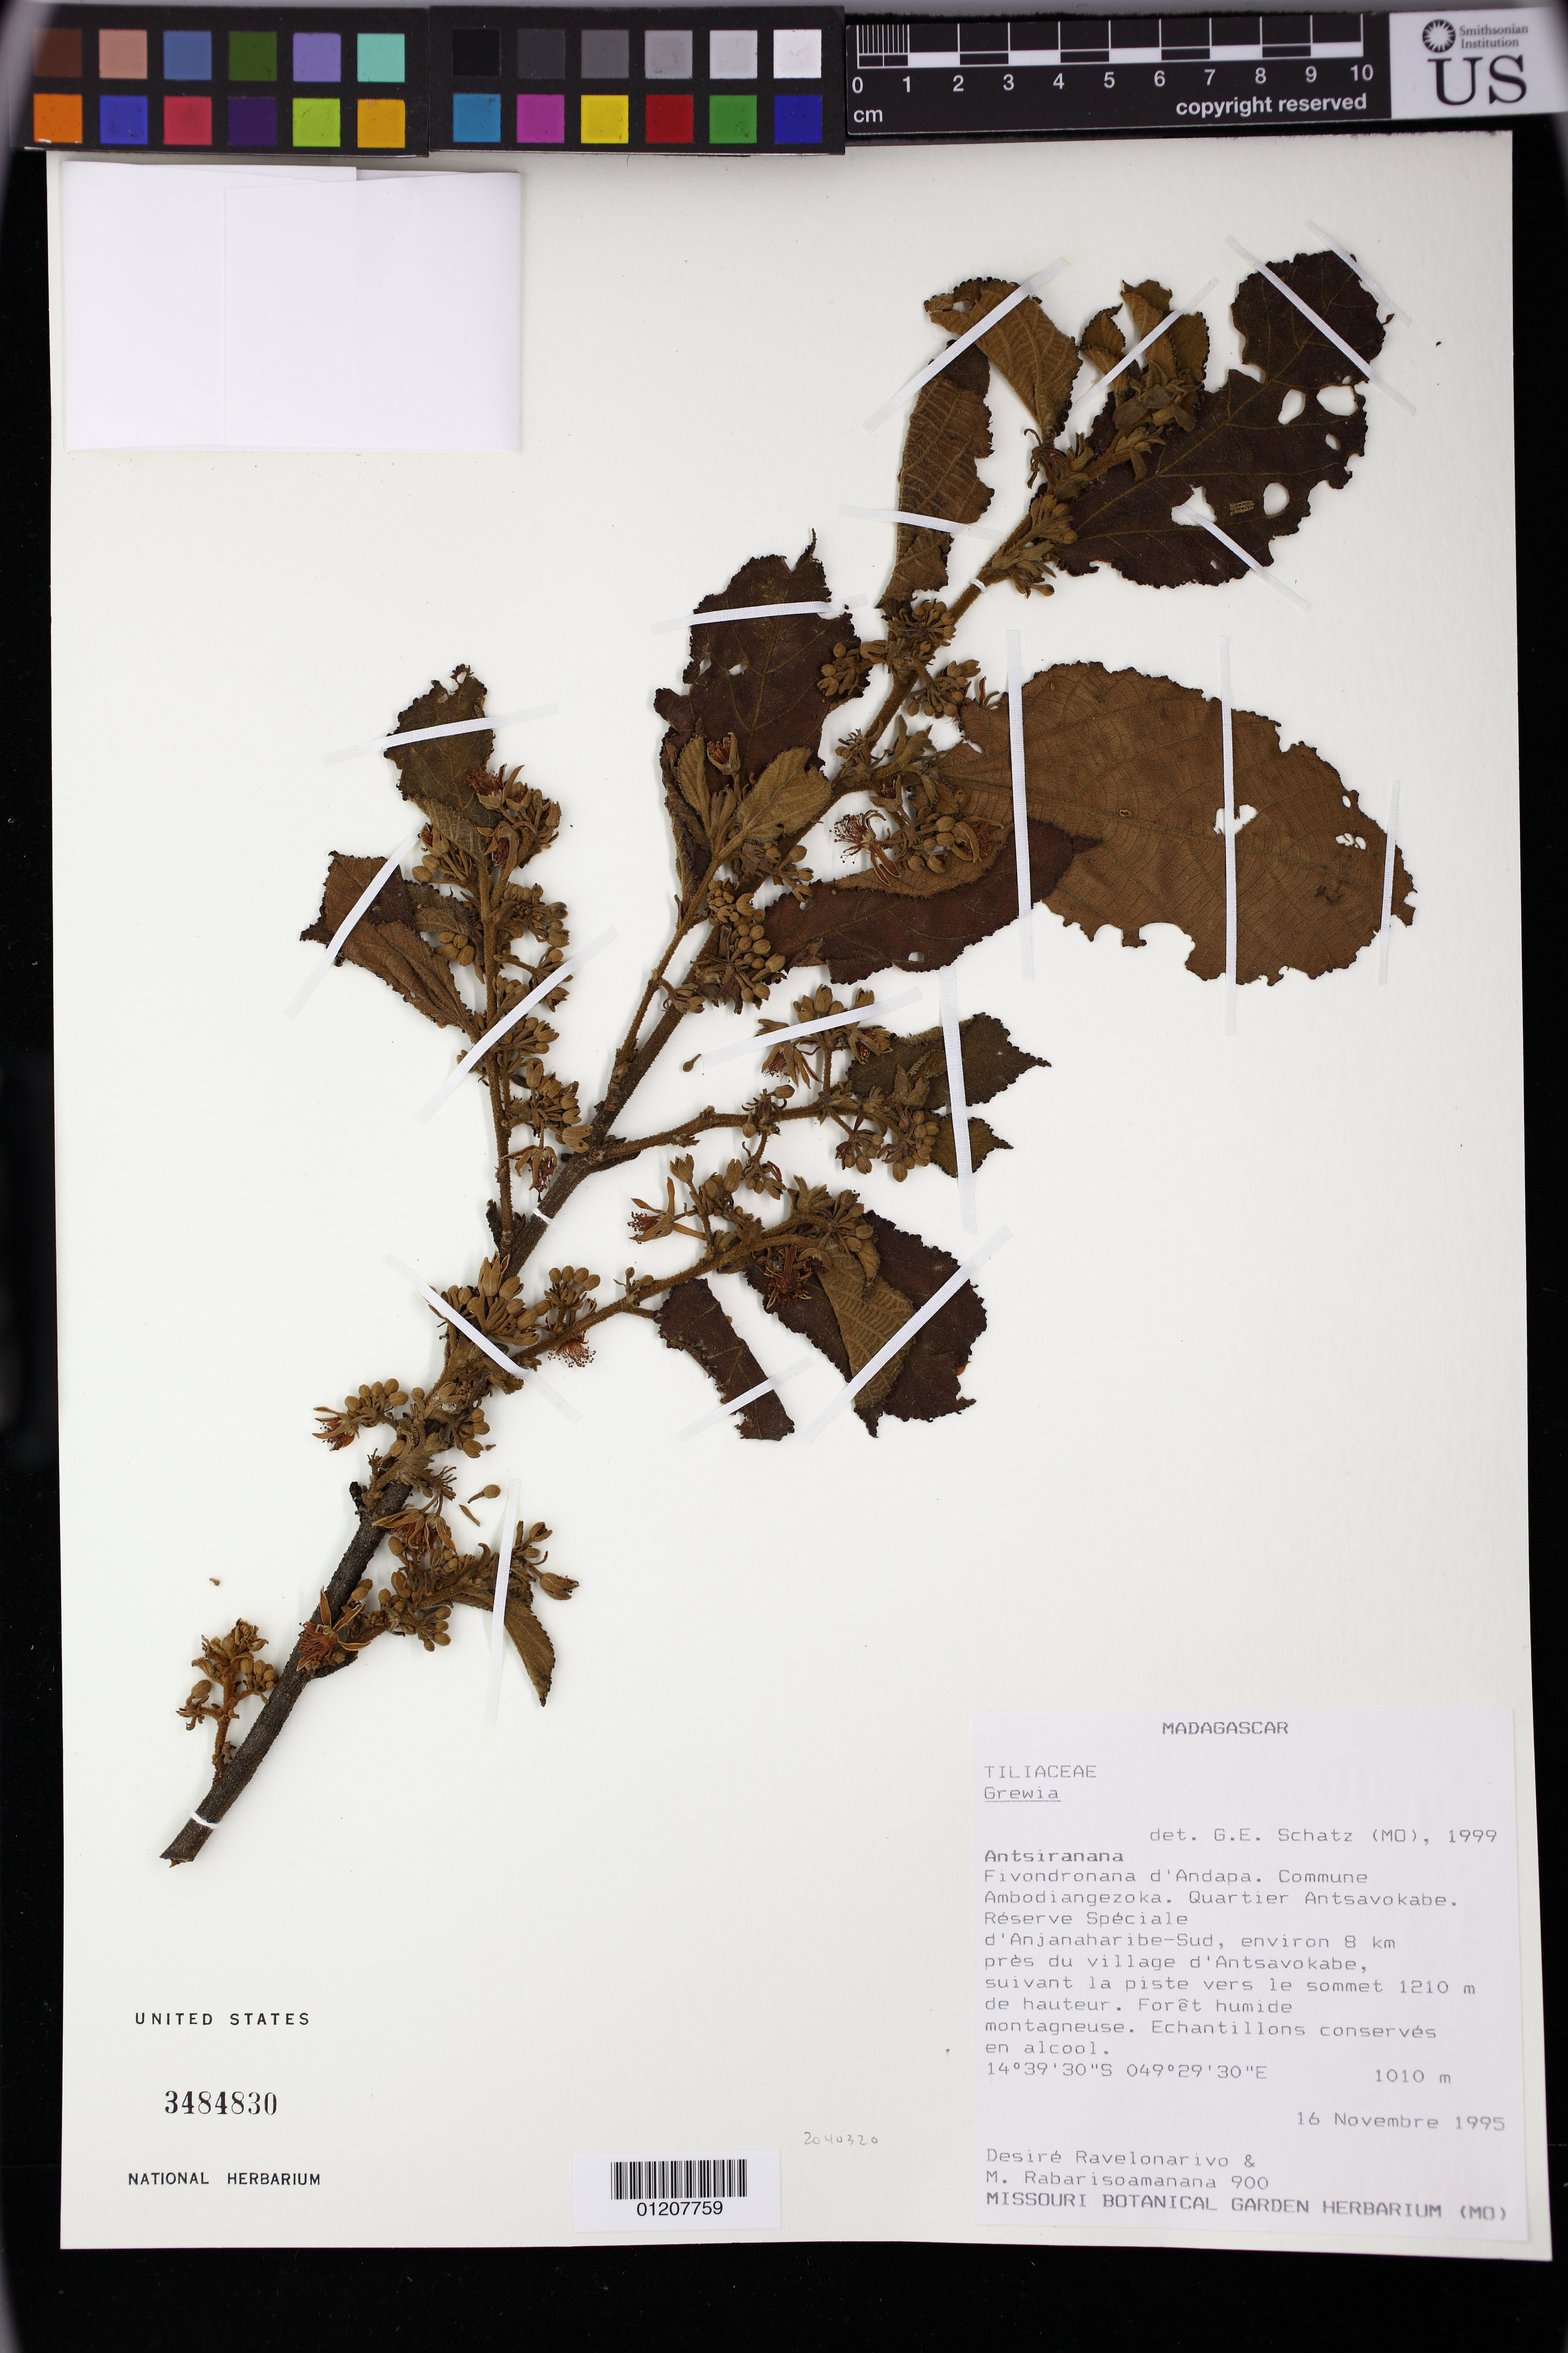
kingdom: Plantae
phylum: Tracheophyta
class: Magnoliopsida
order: Malvales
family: Malvaceae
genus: Grewia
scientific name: Grewia sp.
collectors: D. Ravelonarivo & M. Rabarisoamanana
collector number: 900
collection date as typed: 16 Nov 1995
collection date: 1995-11-16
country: Madagascar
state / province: Diana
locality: Antsiranana. Fivondronana d'Andapa. Commune Ambodiangezoka. Quartier Antsavokabe. Reserve Speciale d'Anjanaharibe-Sud, environ 8 km pres du village d'Antsavokabe, suivant la piste vers le sommet 1210 m de hauteur.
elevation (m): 1010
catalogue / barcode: US 3484830